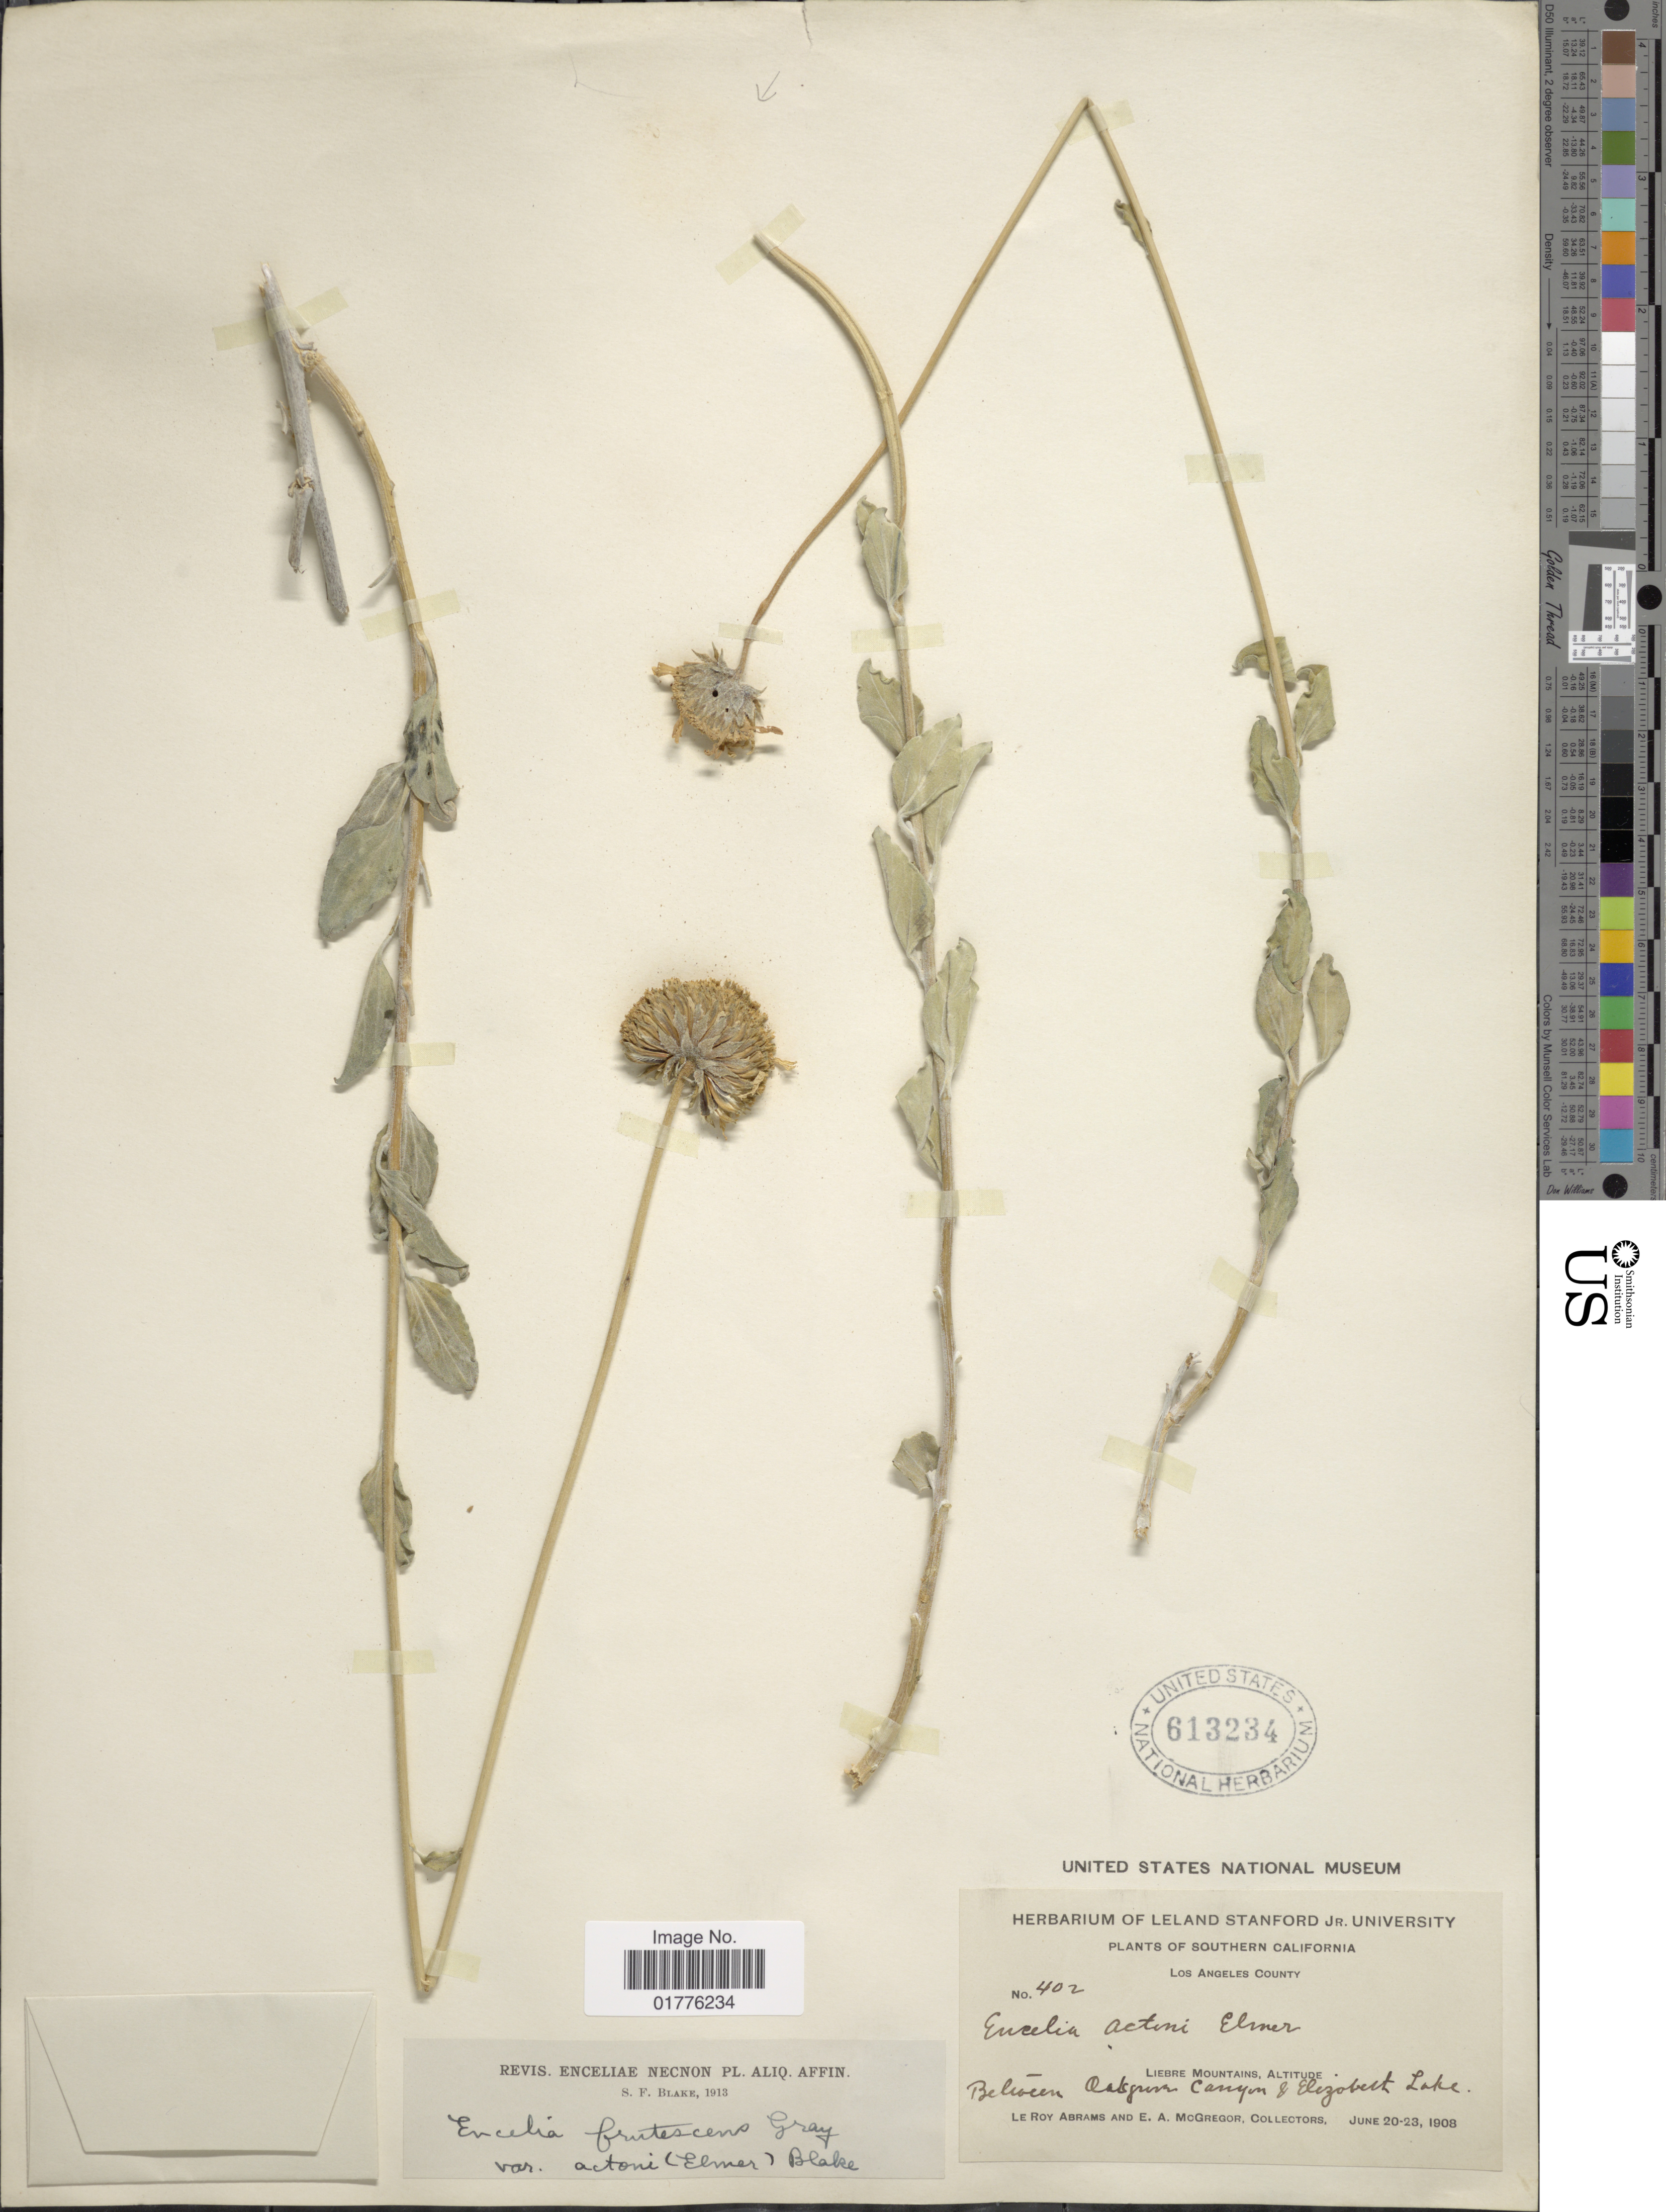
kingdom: Plantae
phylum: Tracheophyta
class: Magnoliopsida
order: Asterales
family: Asteraceae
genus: Encelia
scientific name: Encelia frutescens var. actonii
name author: (Elmer) S.F. Blake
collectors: L. Abrams & E. A. McGregor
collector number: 402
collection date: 1908-06-20/1908-06-23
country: United States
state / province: California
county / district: Los Angeles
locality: Southern California, Los Angeles County, Liebre Mountains, between Oakgrove Canyon & Elizabeth Lake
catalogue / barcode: US 613234